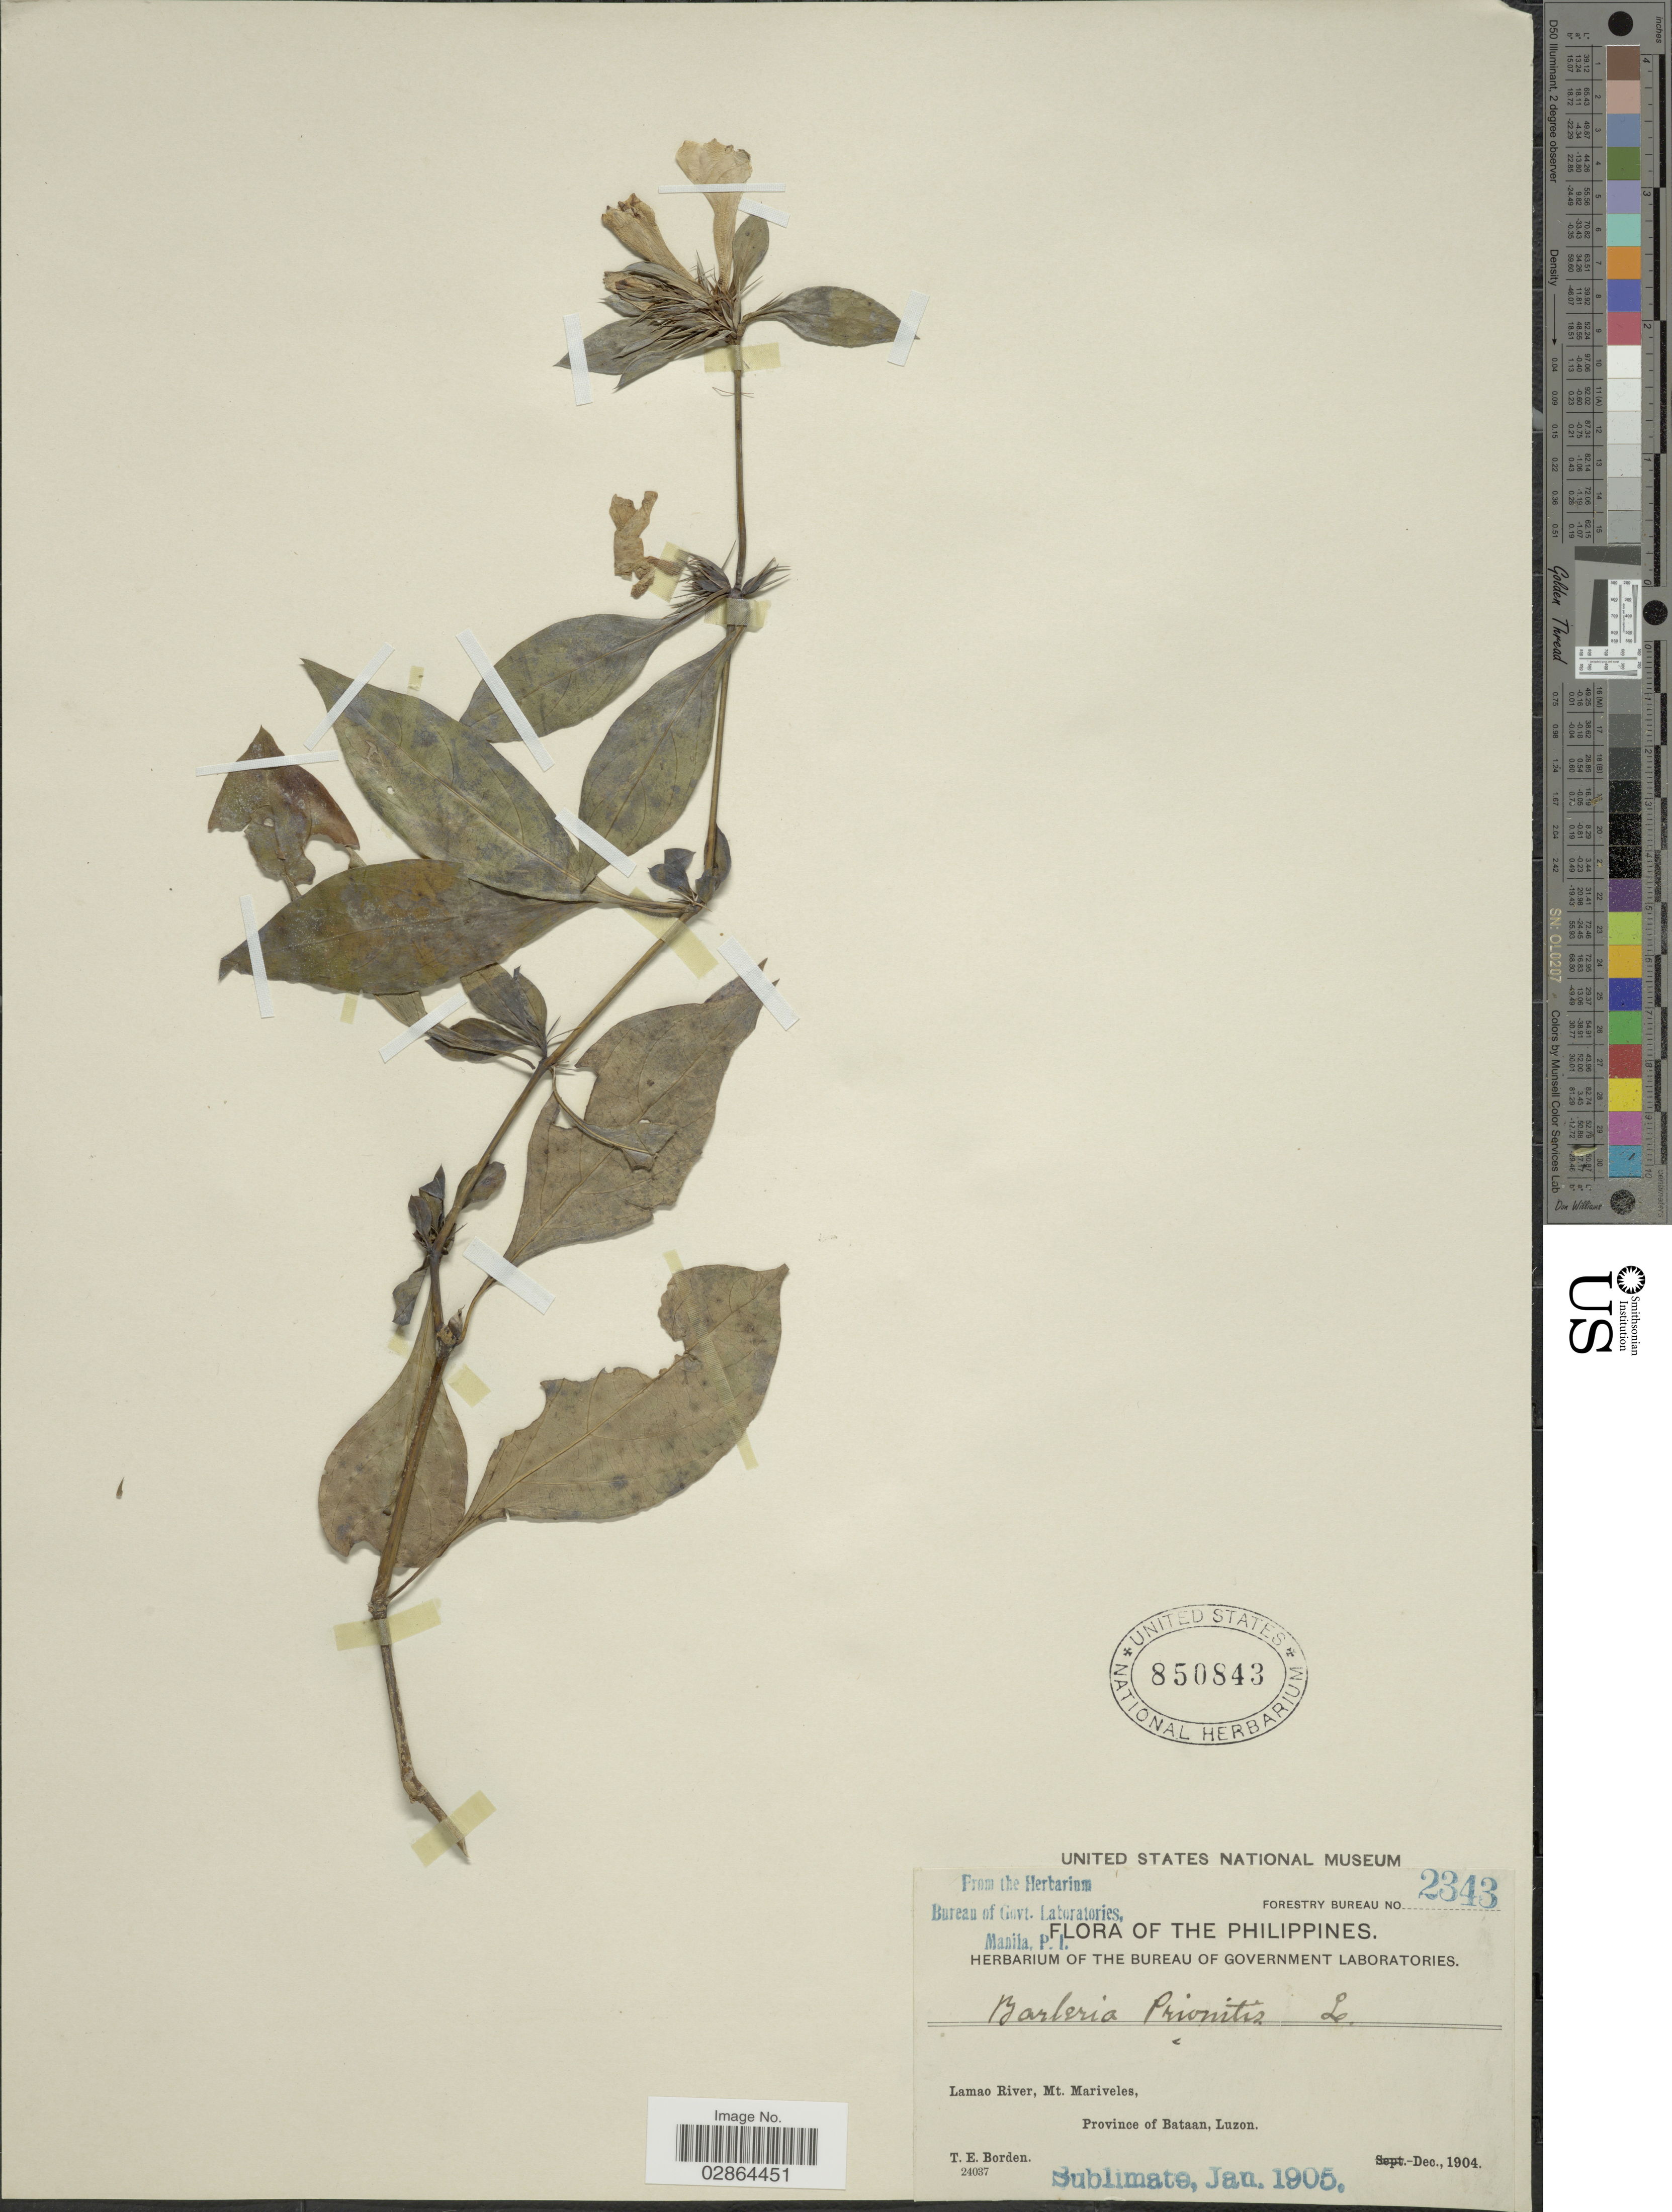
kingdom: Plantae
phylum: Tracheophyta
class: Magnoliopsida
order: Lamiales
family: Acanthaceae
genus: Barleria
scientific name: Barleria prionitis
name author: L.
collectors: T. E. Borden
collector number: Forestry Bureau 2343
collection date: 1904-12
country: Philippines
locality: Lamao River, Mt. Mariveles, Province of Bataan, Luzon.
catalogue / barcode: US 850843